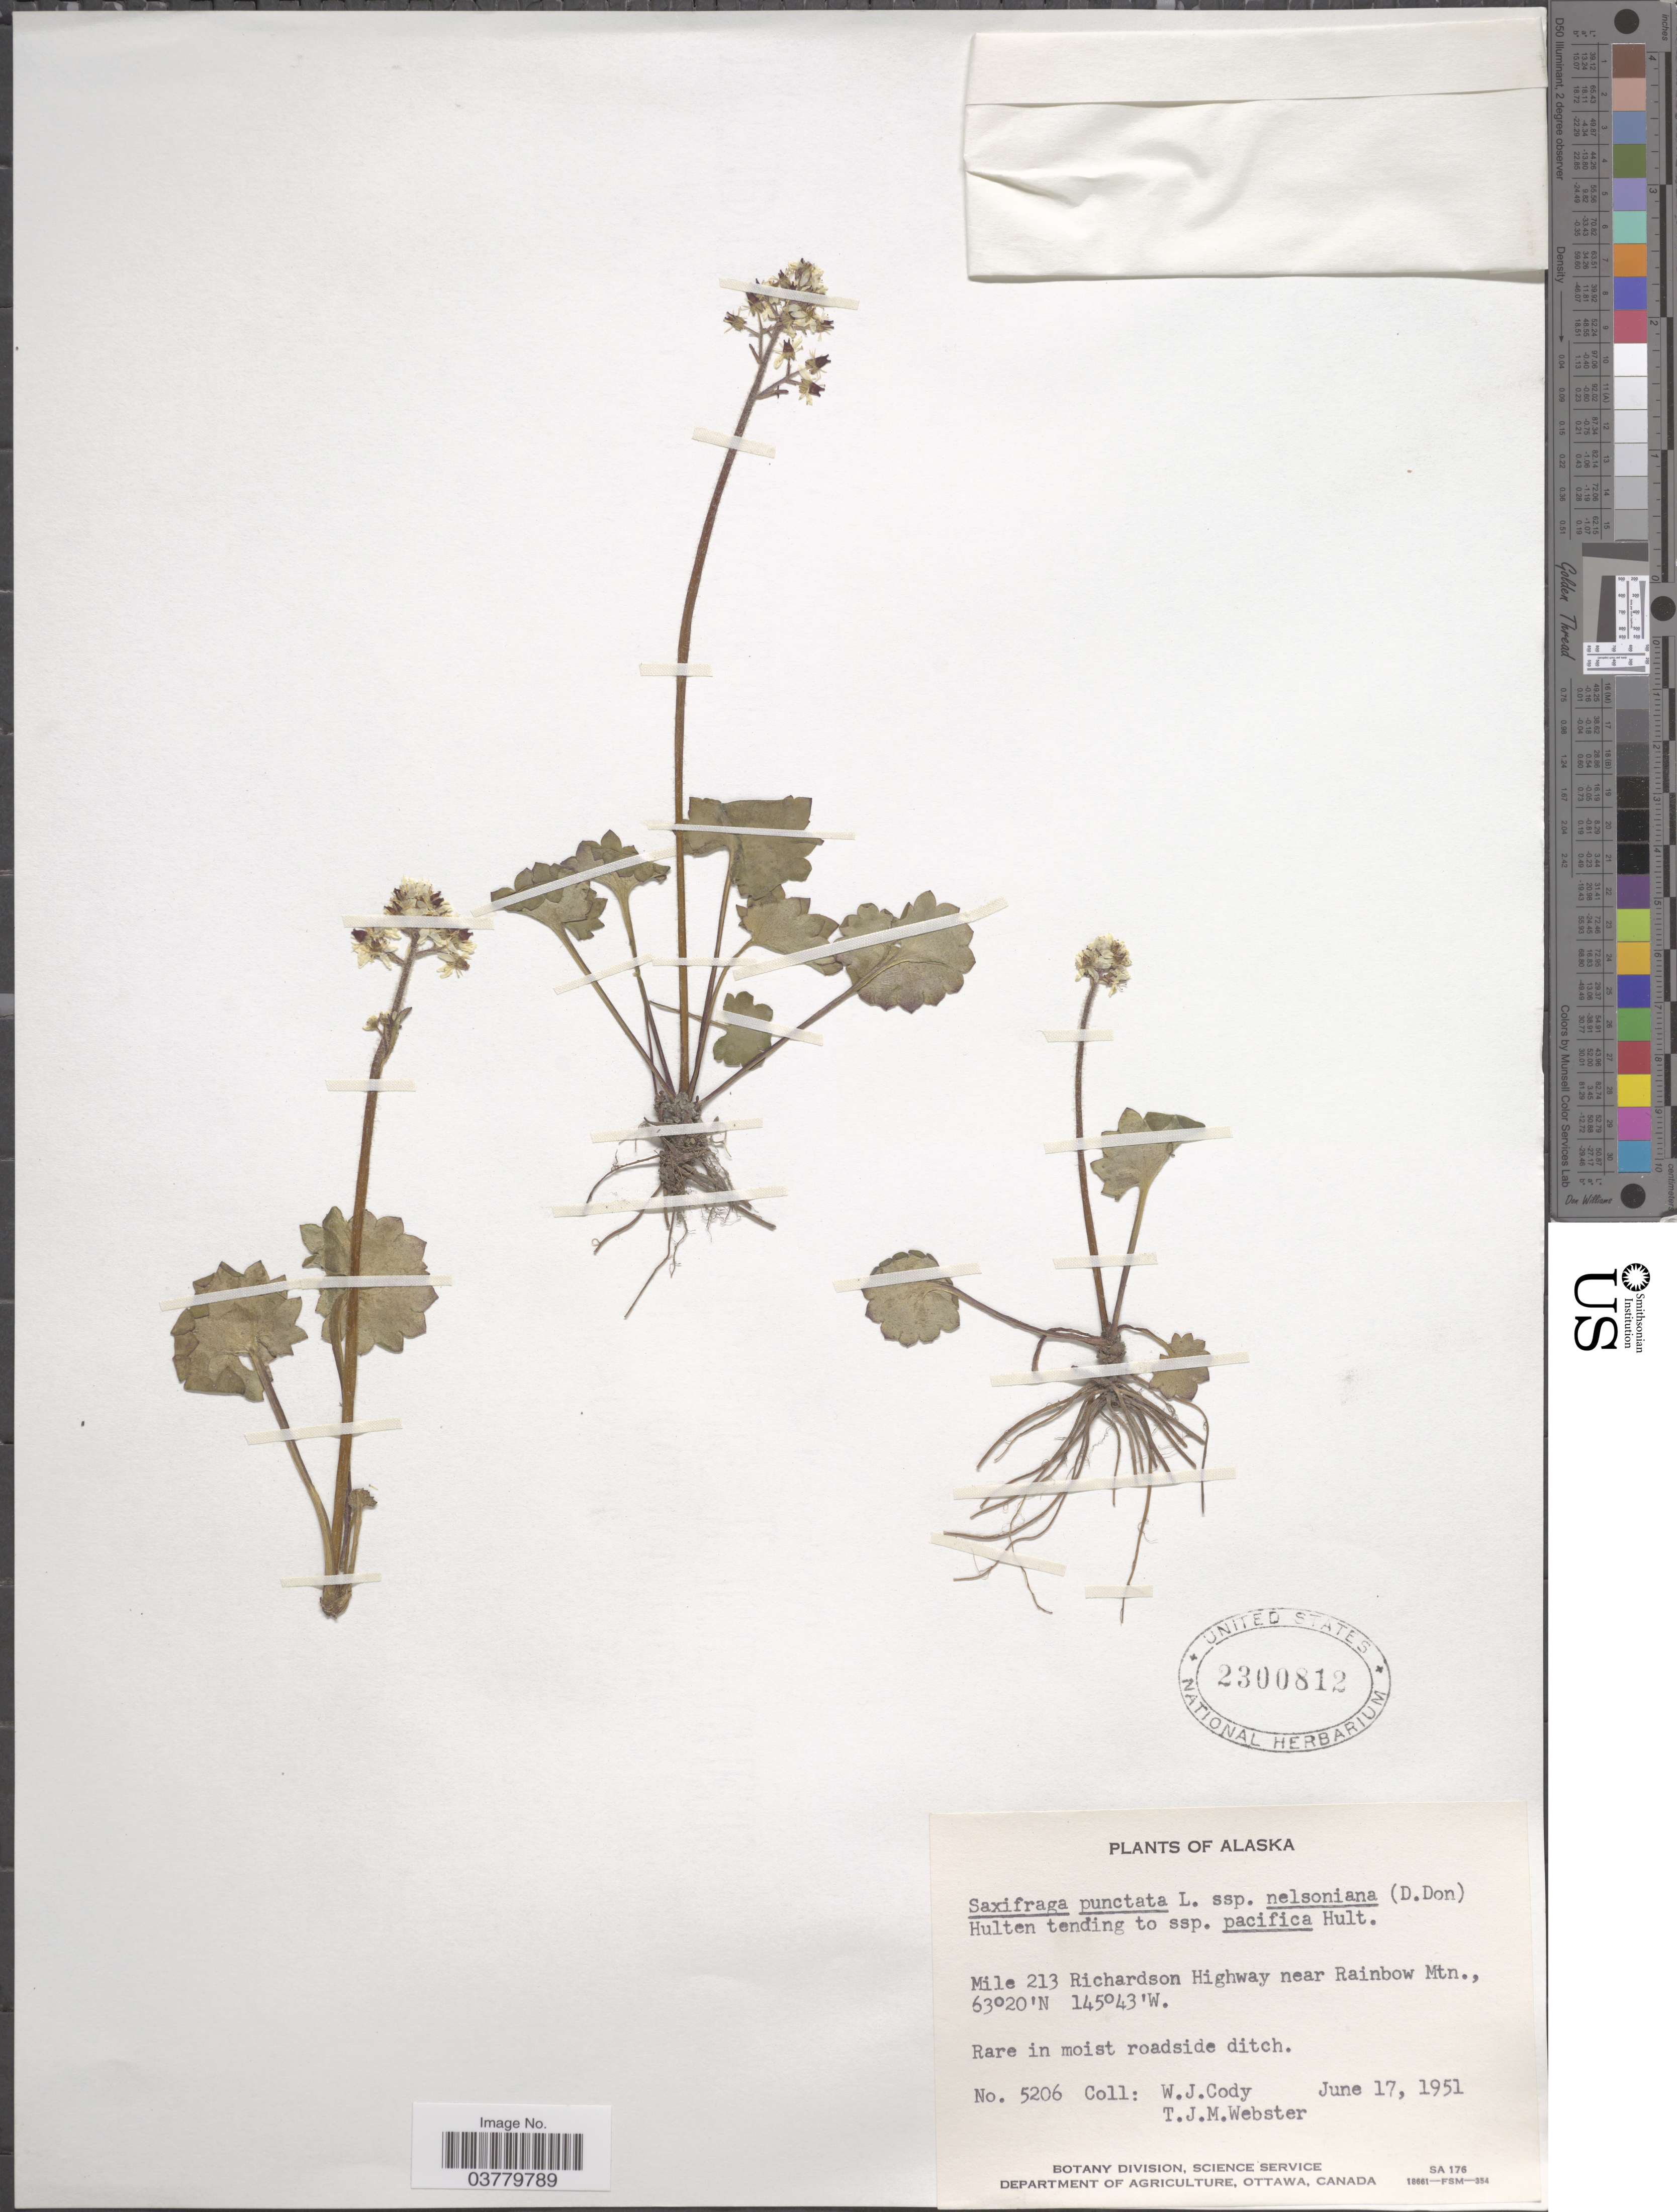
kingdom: Plantae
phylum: Tracheophyta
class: Magnoliopsida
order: Saxifragales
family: Saxifragaceae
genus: Micranthes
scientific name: Micranthes nelsoniana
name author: (D. Don) Small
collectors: W. Cody & T. J. Webster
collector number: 5206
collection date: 1951-06-17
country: United States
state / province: Alaska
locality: Mile 213 Richardson Highway near Rainbow Mtn.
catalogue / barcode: US 2300812